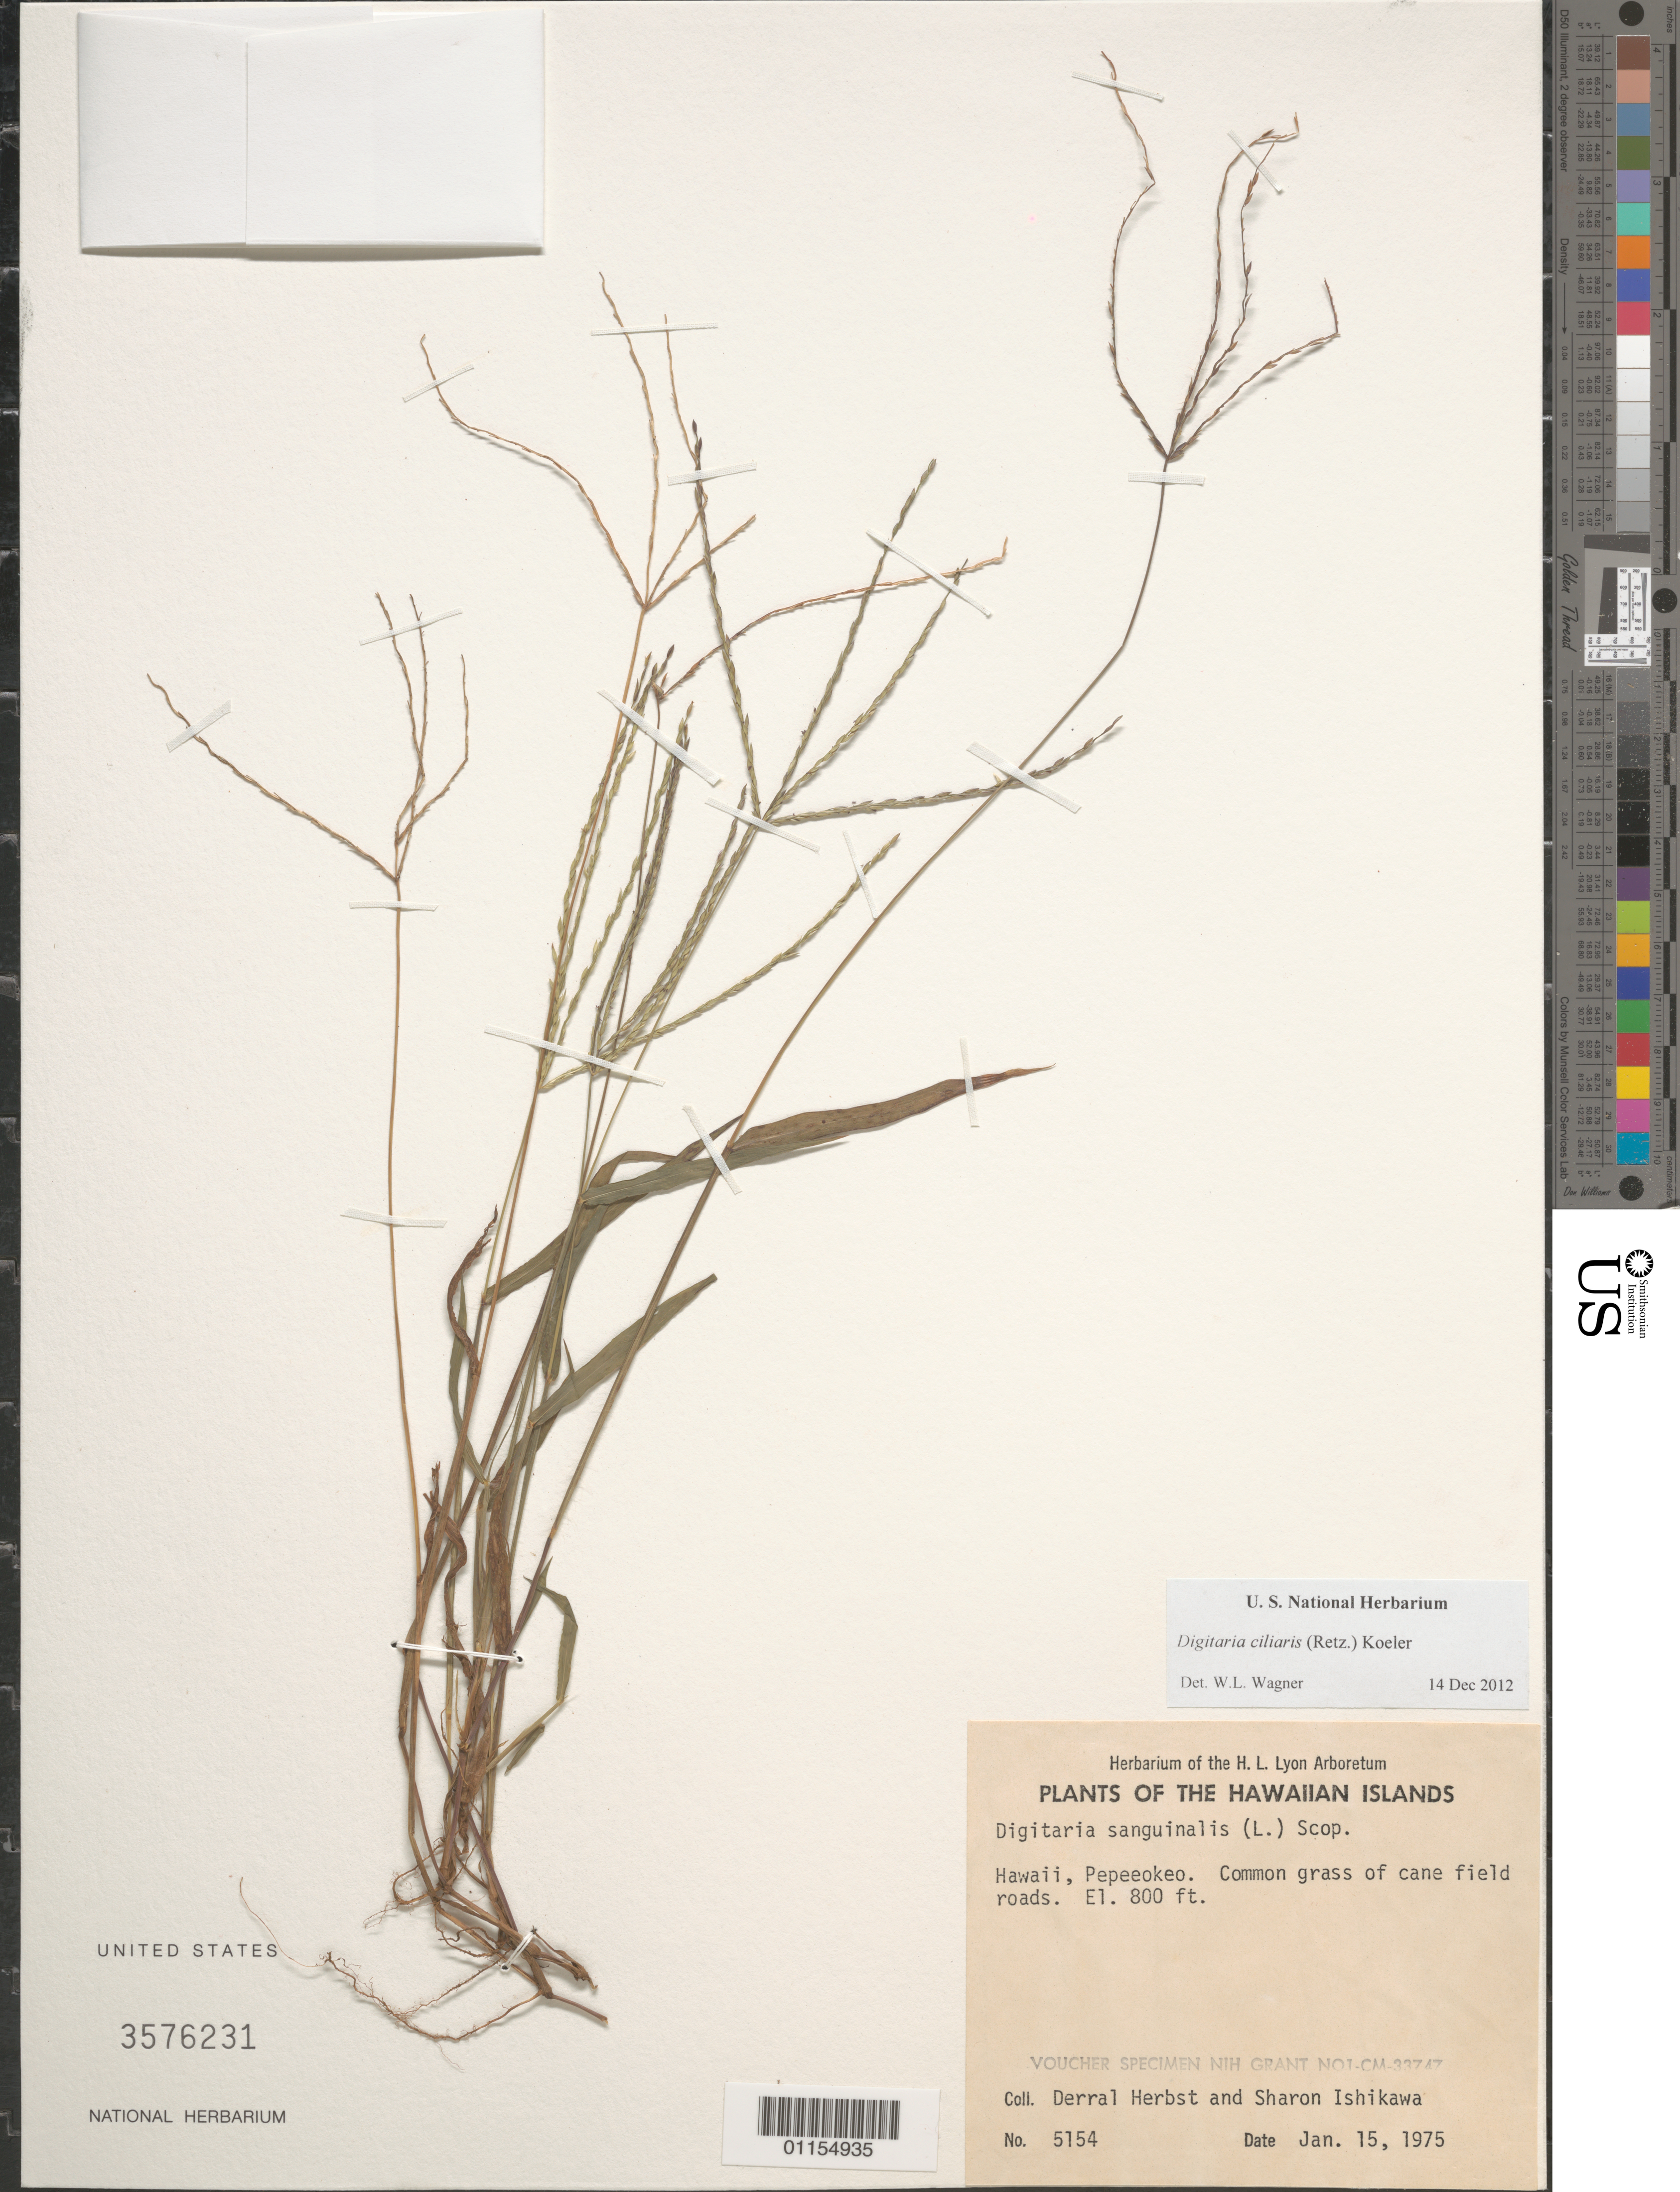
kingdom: Plantae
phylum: Tracheophyta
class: Liliopsida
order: Poales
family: Poaceae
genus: Digitaria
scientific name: Digitaria ciliaris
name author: (Retz.) Koeler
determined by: Wagner, W. L., (BOT), Smithsonian Institution - National Museum of Natural History (UNITED STATES)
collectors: D. R. Herbst & S. Ishikawa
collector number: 5154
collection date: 1975-01-15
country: United States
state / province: Hawaii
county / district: Hawaii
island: Hawaii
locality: Pepe'eokeo, cane field roads.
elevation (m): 244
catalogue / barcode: US 3576231